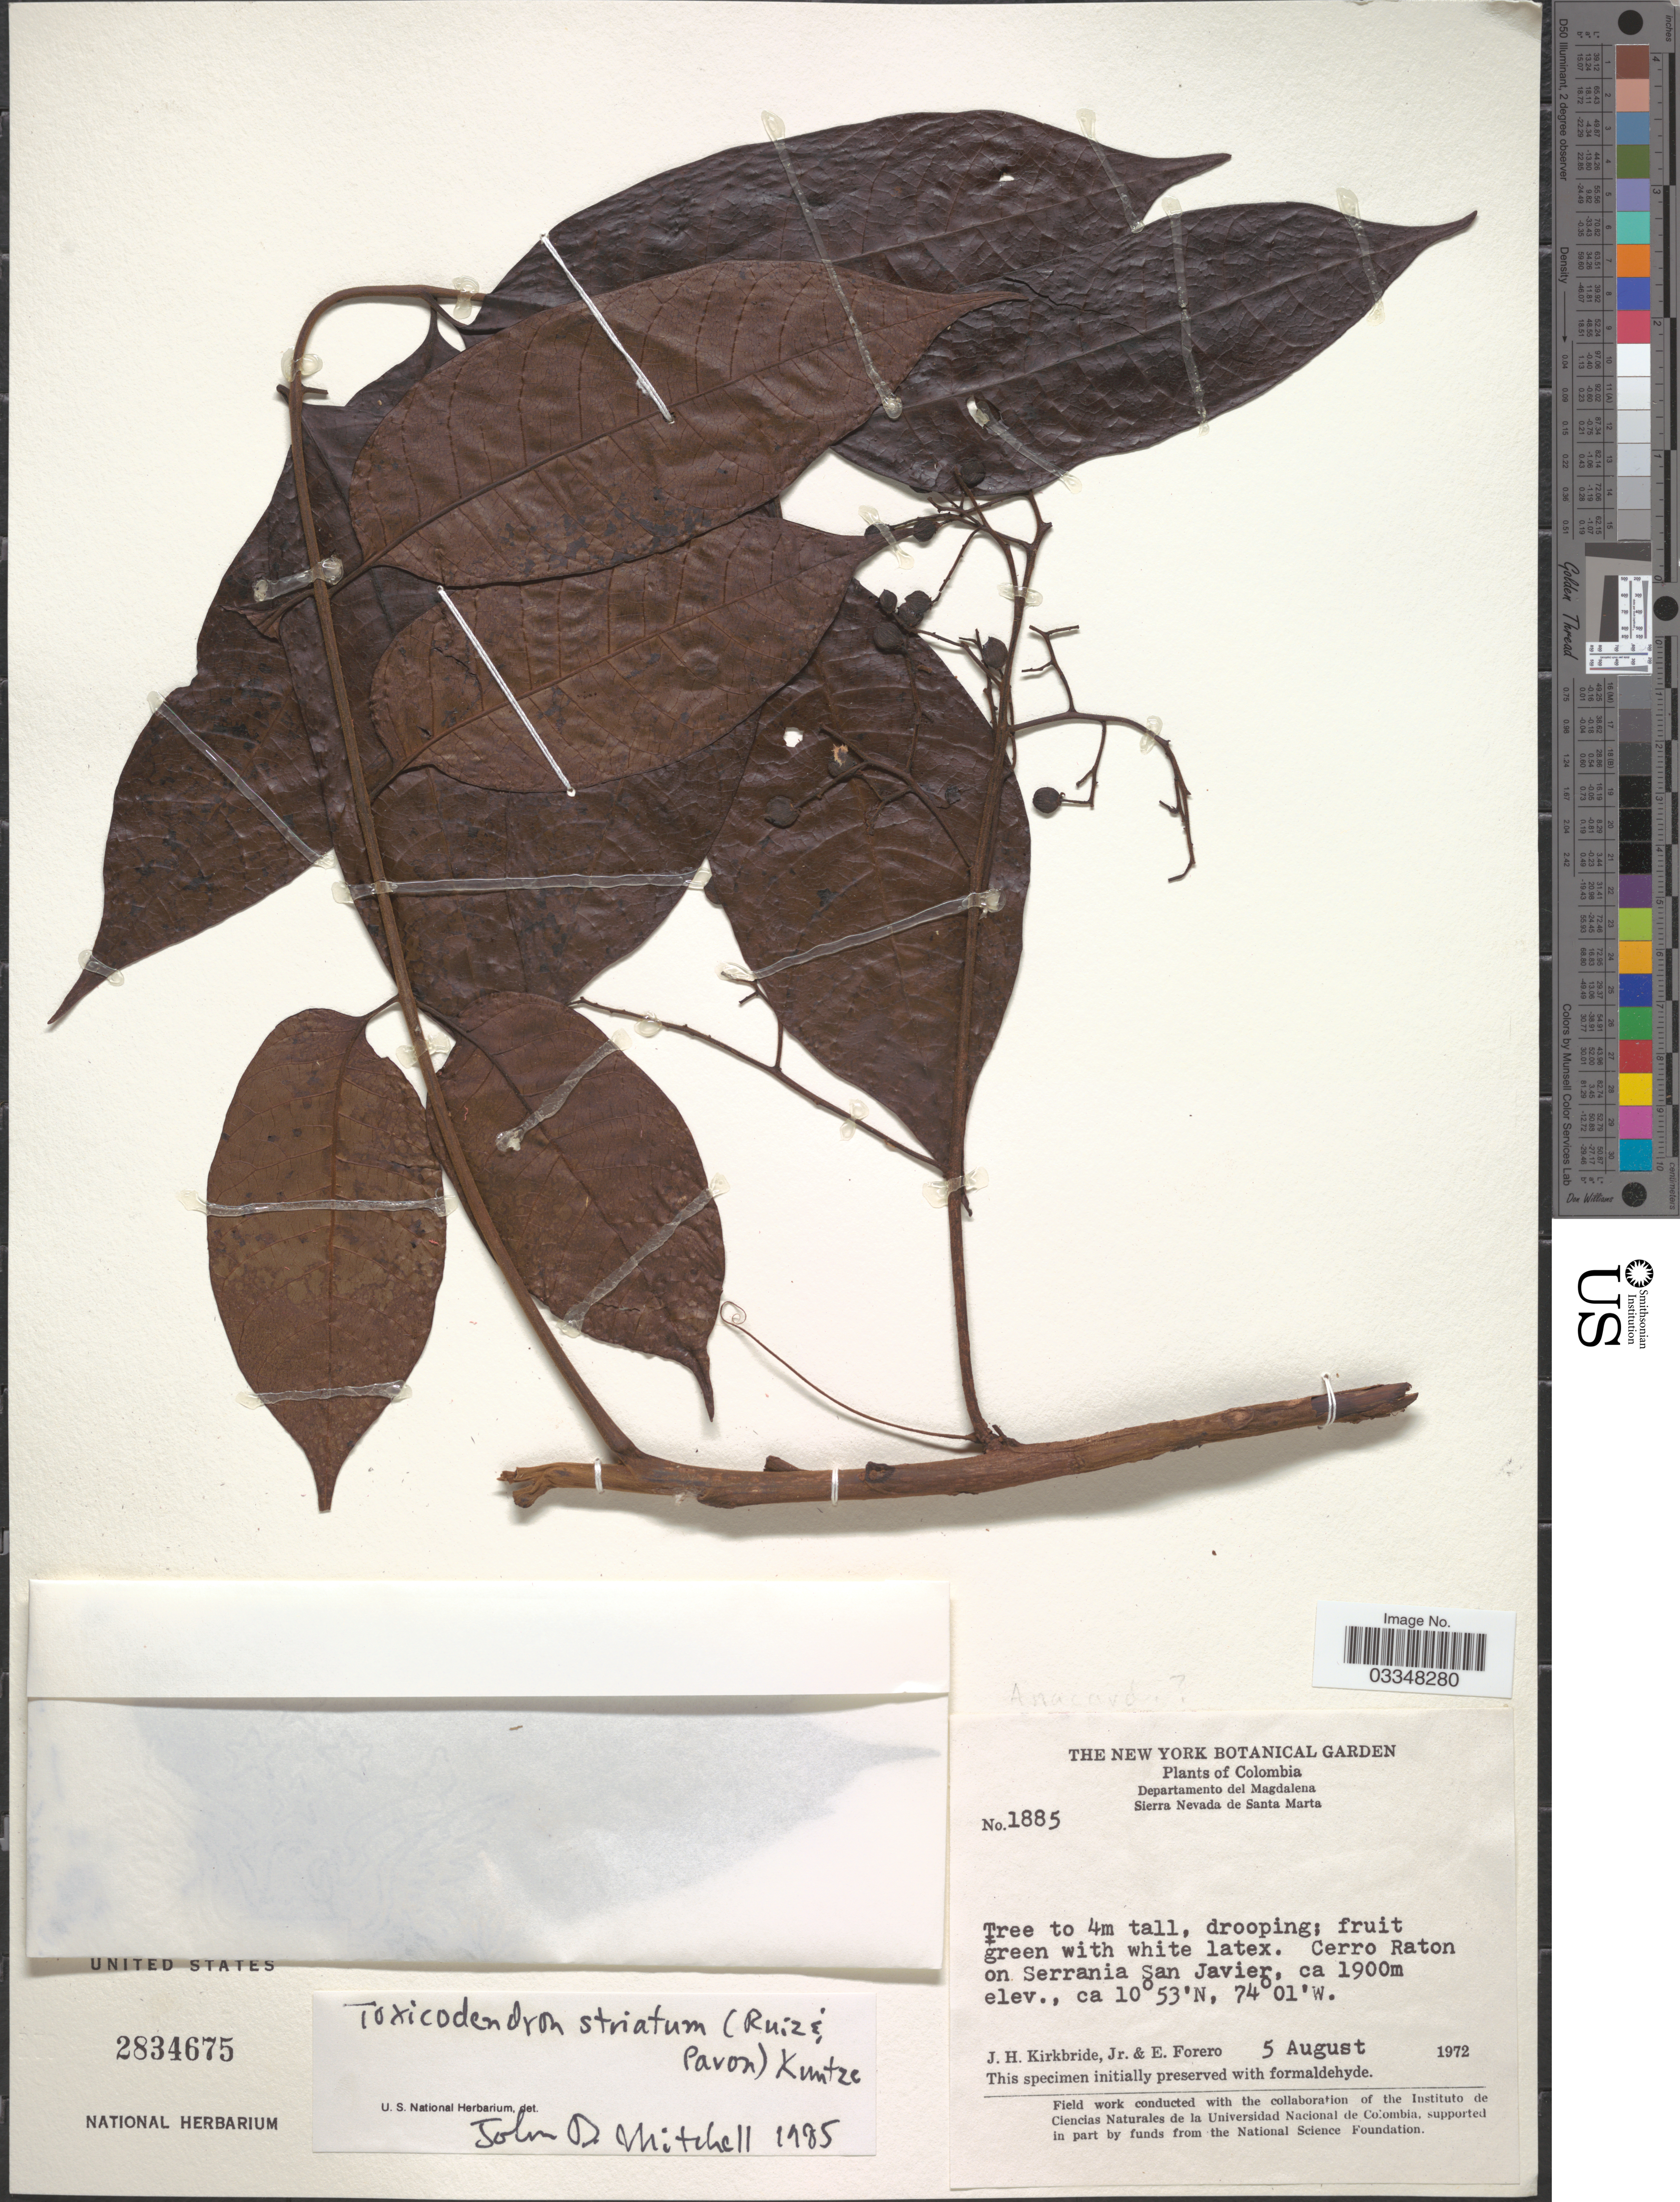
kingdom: Plantae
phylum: Tracheophyta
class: Magnoliopsida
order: Sapindales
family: Anacardiaceae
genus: Toxicodendron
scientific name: Toxicodendron striatum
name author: (Ruiz & Pav.) Kuntze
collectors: J. H. Kirkbride & E. Forero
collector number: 1885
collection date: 1972-08-05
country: Colombia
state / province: Magdalena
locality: Departamento del Magdalena. Sierra Nevada de Santa Marta. Cerro Raton on Serrania San Javier.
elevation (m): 1900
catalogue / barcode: US 2834675